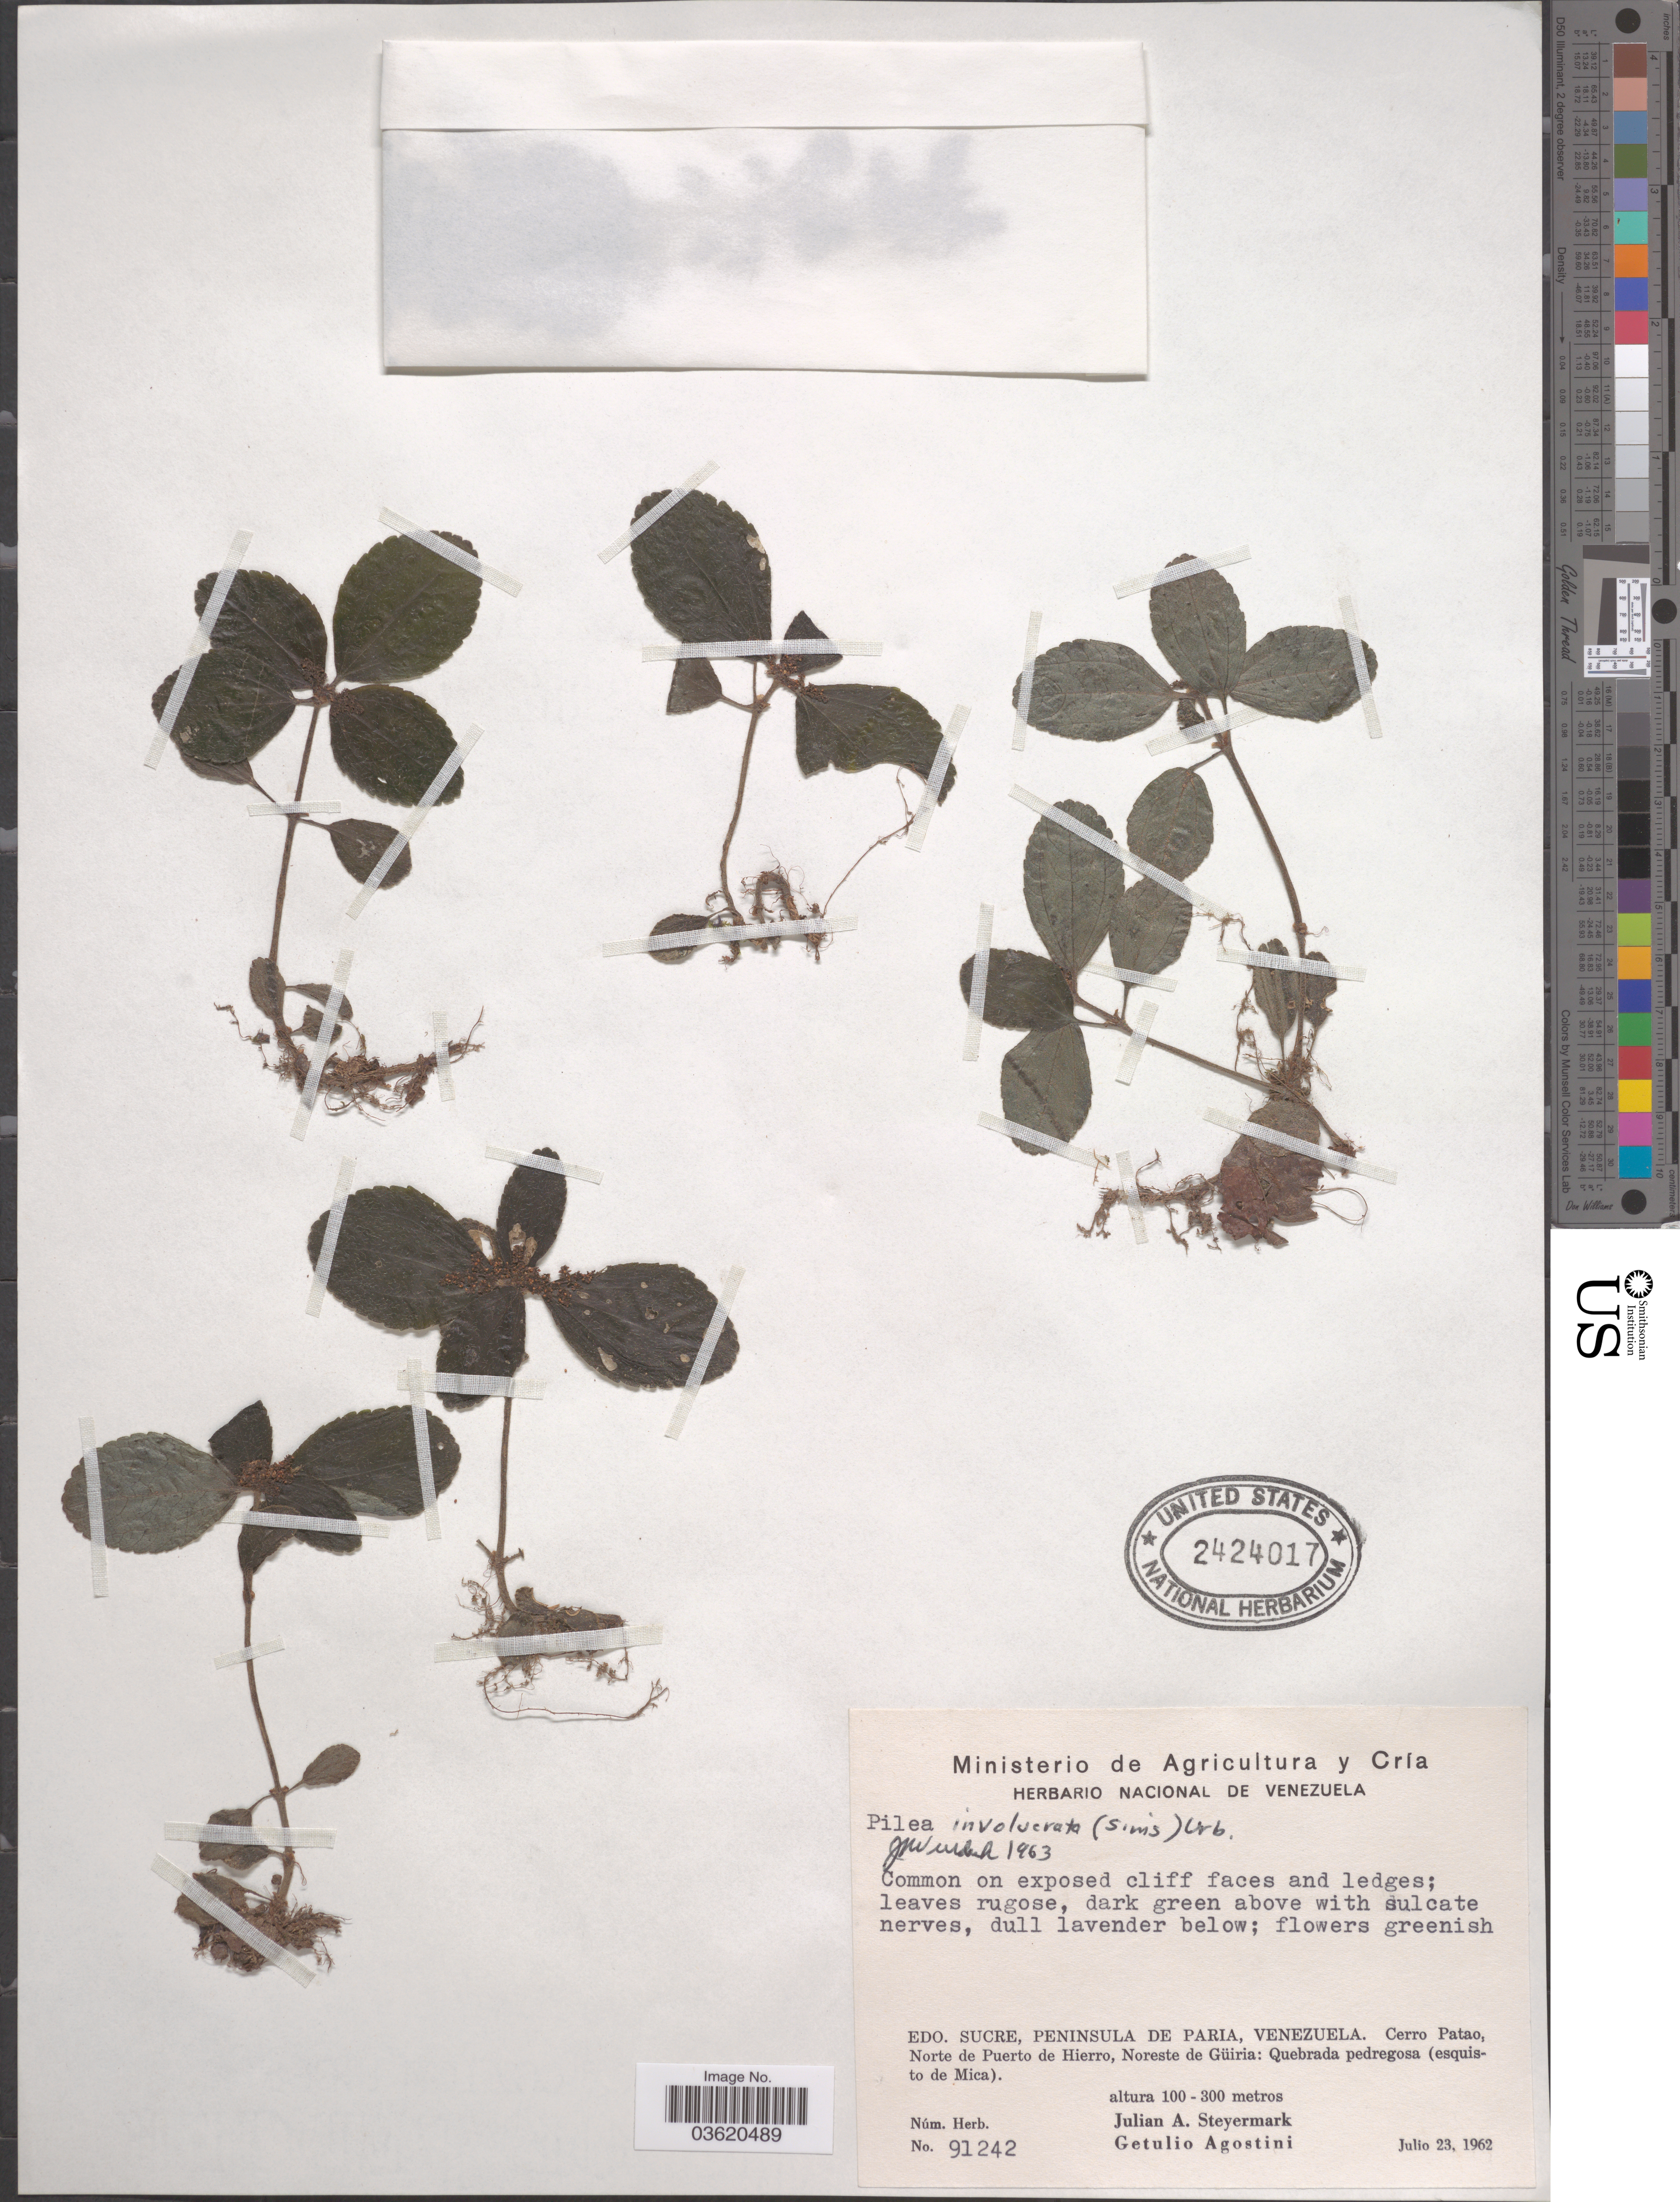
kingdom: Plantae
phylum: Tracheophyta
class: Magnoliopsida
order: Rosales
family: Urticaceae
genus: Pilea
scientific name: Pilea involucrata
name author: Urb.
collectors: J. Steyermark & G. Agostini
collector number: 91242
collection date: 1962-07-23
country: Venezuela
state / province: Sucre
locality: Peninsula de Paria. Cerro Patao, Norte de Puerto de Hierro, Noreste de Güiria: Quebrada pedregosa (esquisto de Mica).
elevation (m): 100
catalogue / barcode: US 2424017